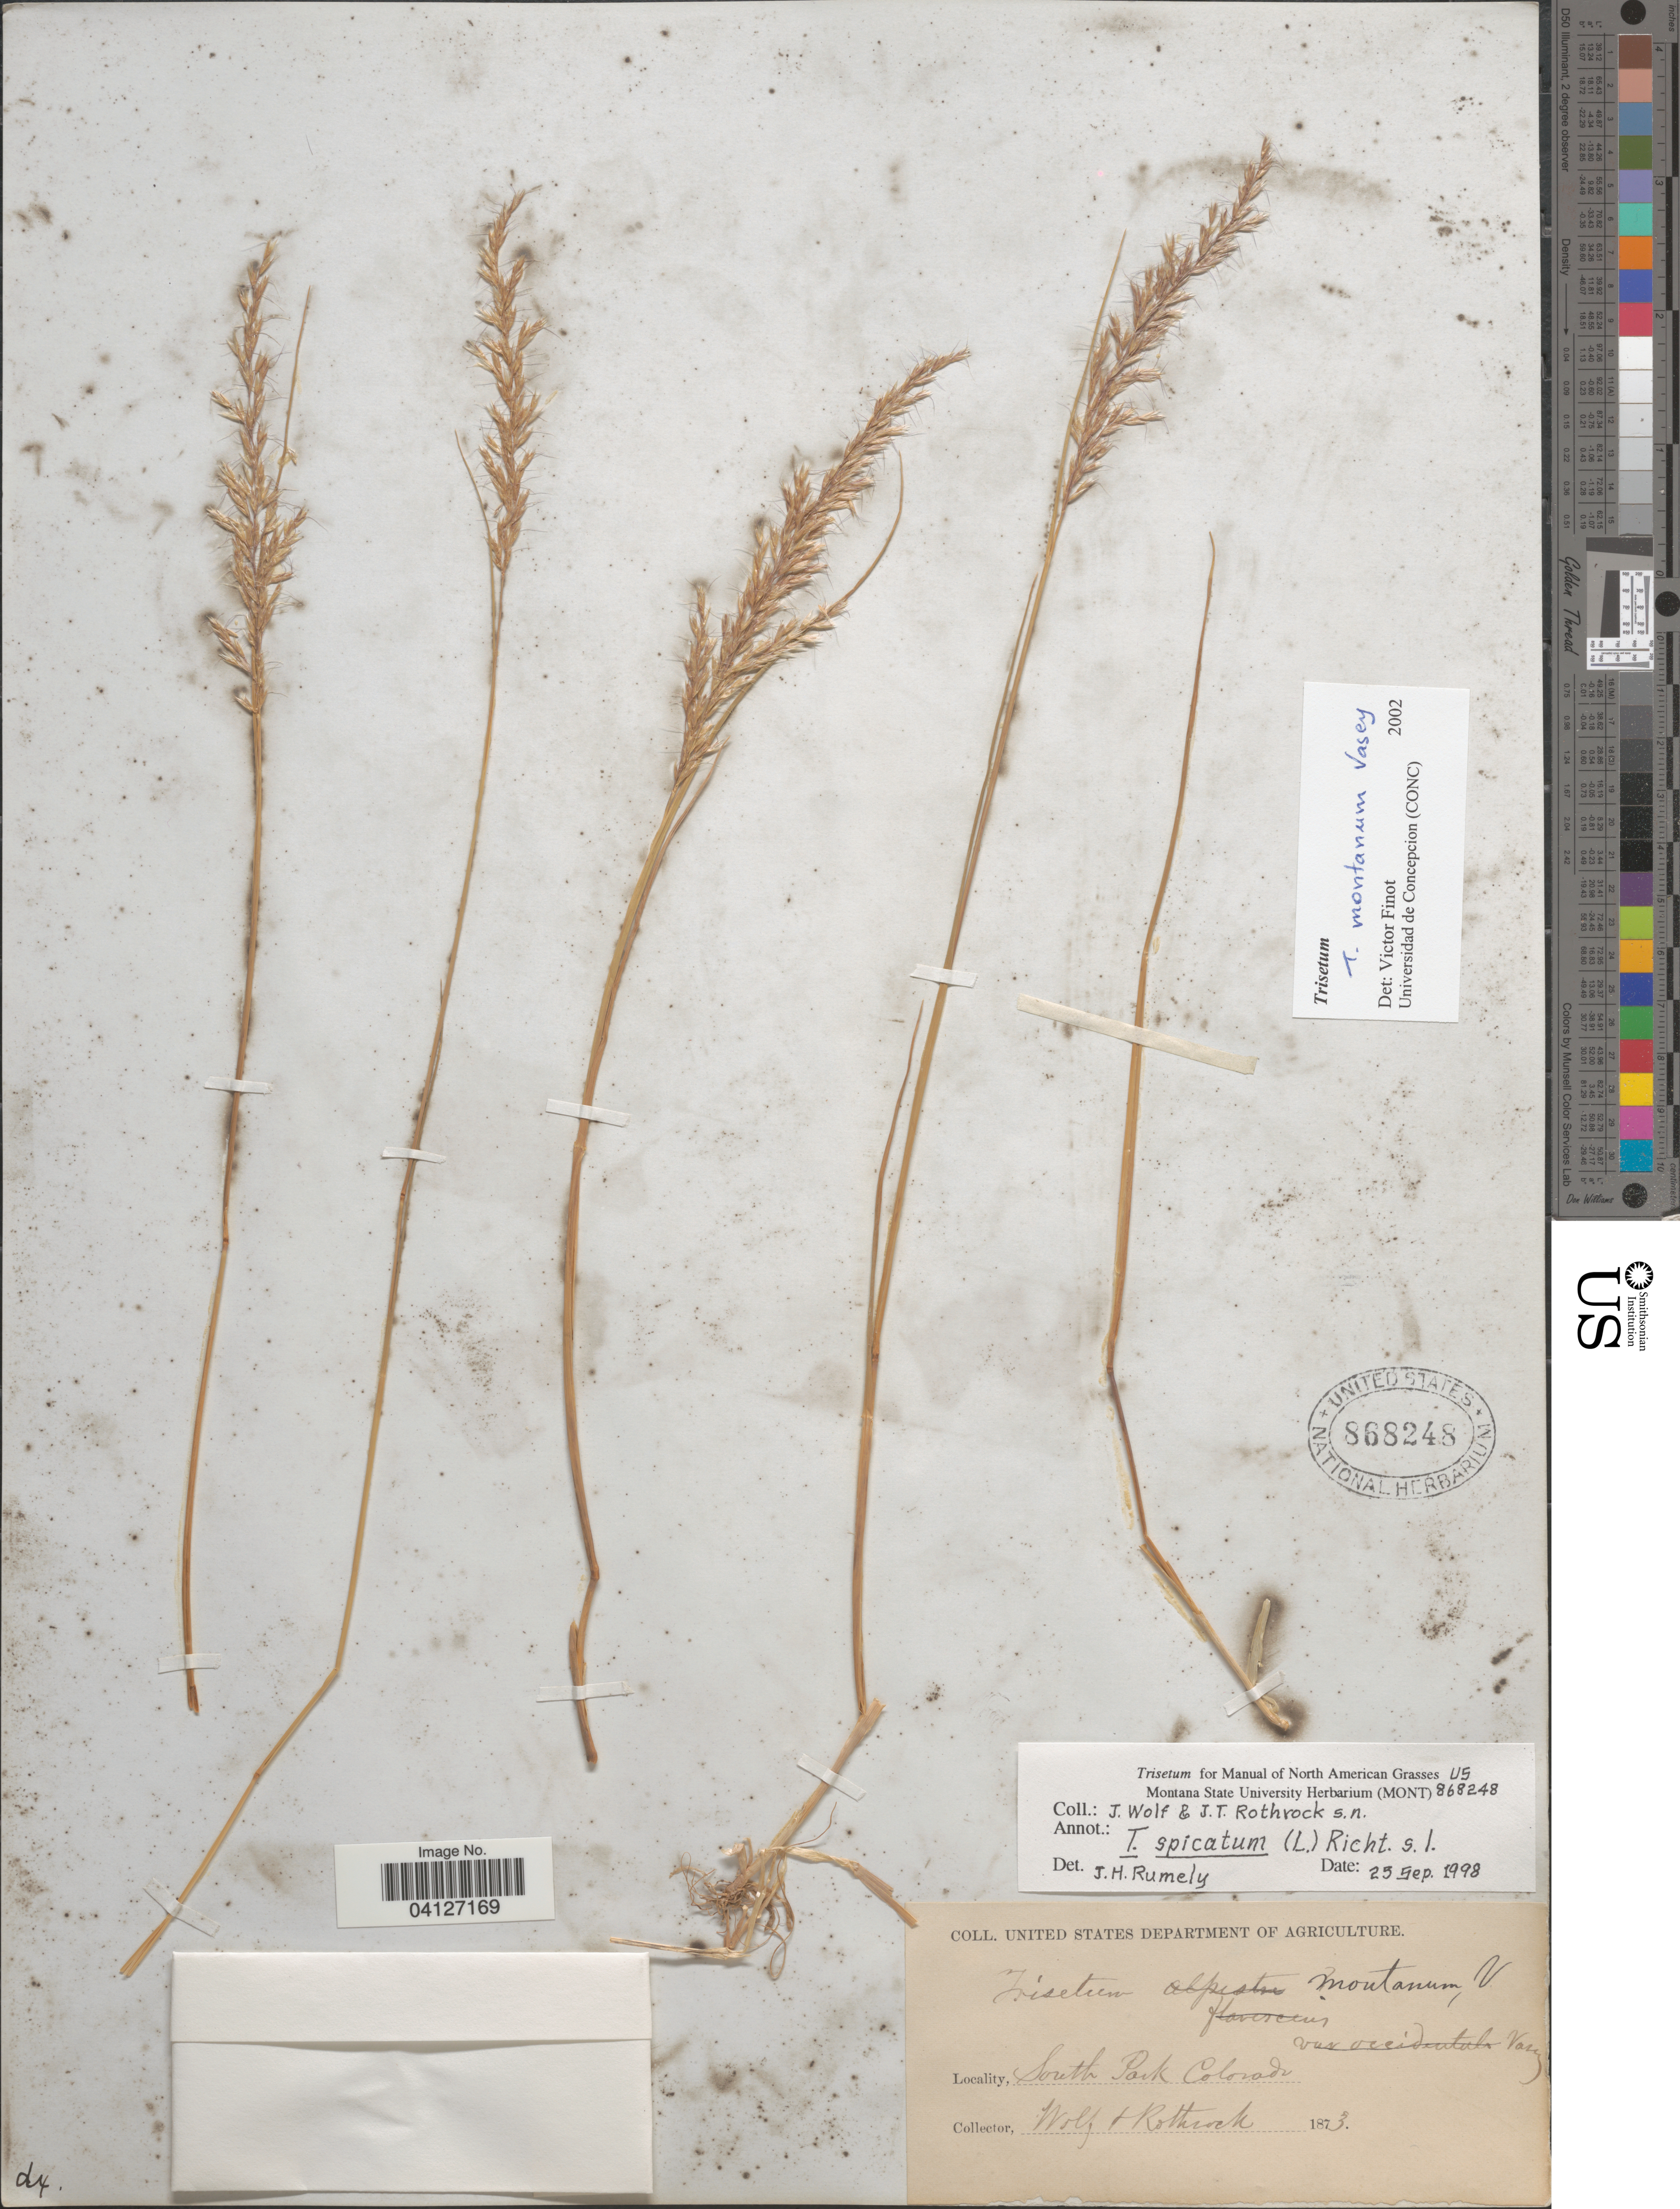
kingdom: Plantae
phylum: Tracheophyta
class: Liliopsida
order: Poales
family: Poaceae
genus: Trisetum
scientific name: Trisetum montanum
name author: Vasey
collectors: J. Wolf & J. T. Rothrock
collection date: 1873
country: United States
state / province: Colorado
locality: South Park.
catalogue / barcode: US 868248